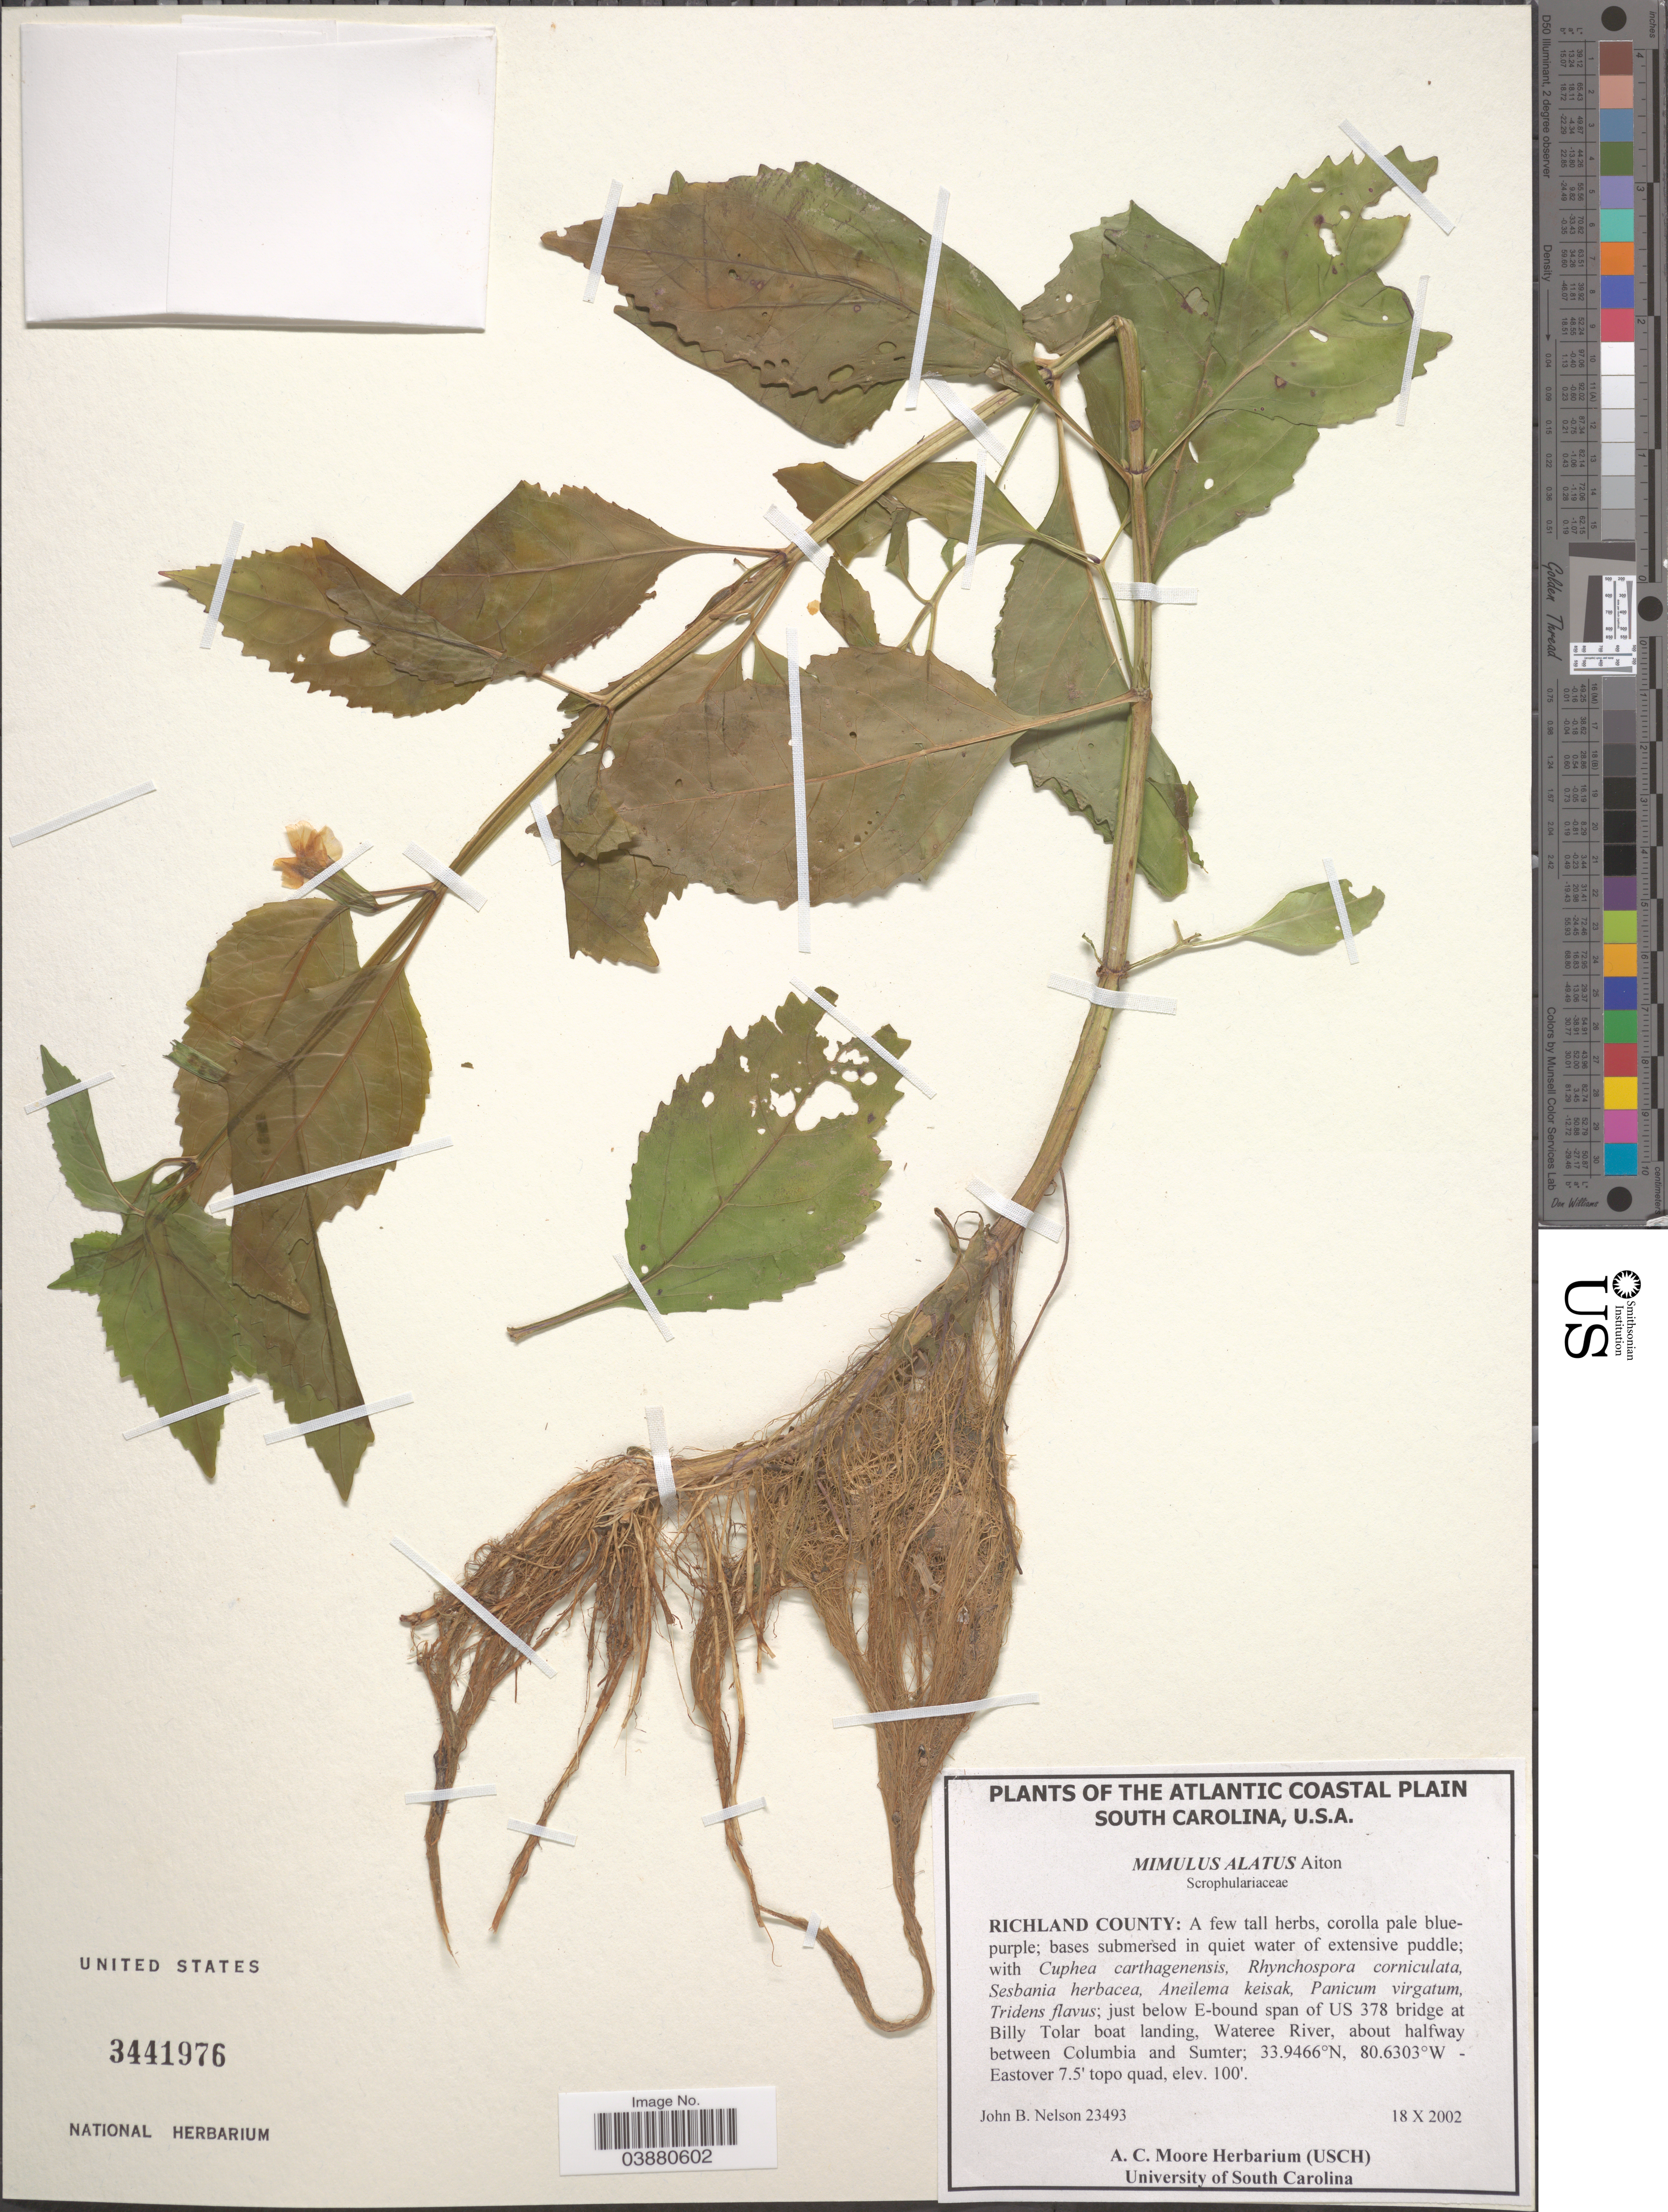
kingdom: Plantae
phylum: Tracheophyta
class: Magnoliopsida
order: Lamiales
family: Phrymaceae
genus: Mimulus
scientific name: Mimulus alatus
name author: Aiton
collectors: J. B. Nelson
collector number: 23493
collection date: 2002-10-18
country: United States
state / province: South Carolina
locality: The Atlantic Coastal Plain. Richland County: Just below E-bound span of US 378 bridge at Billy Tolar boat landing, Wateree River, about halfway between Columbia and Sumter. Eastover 7.5' topo quad.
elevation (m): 30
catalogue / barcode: US 3441976